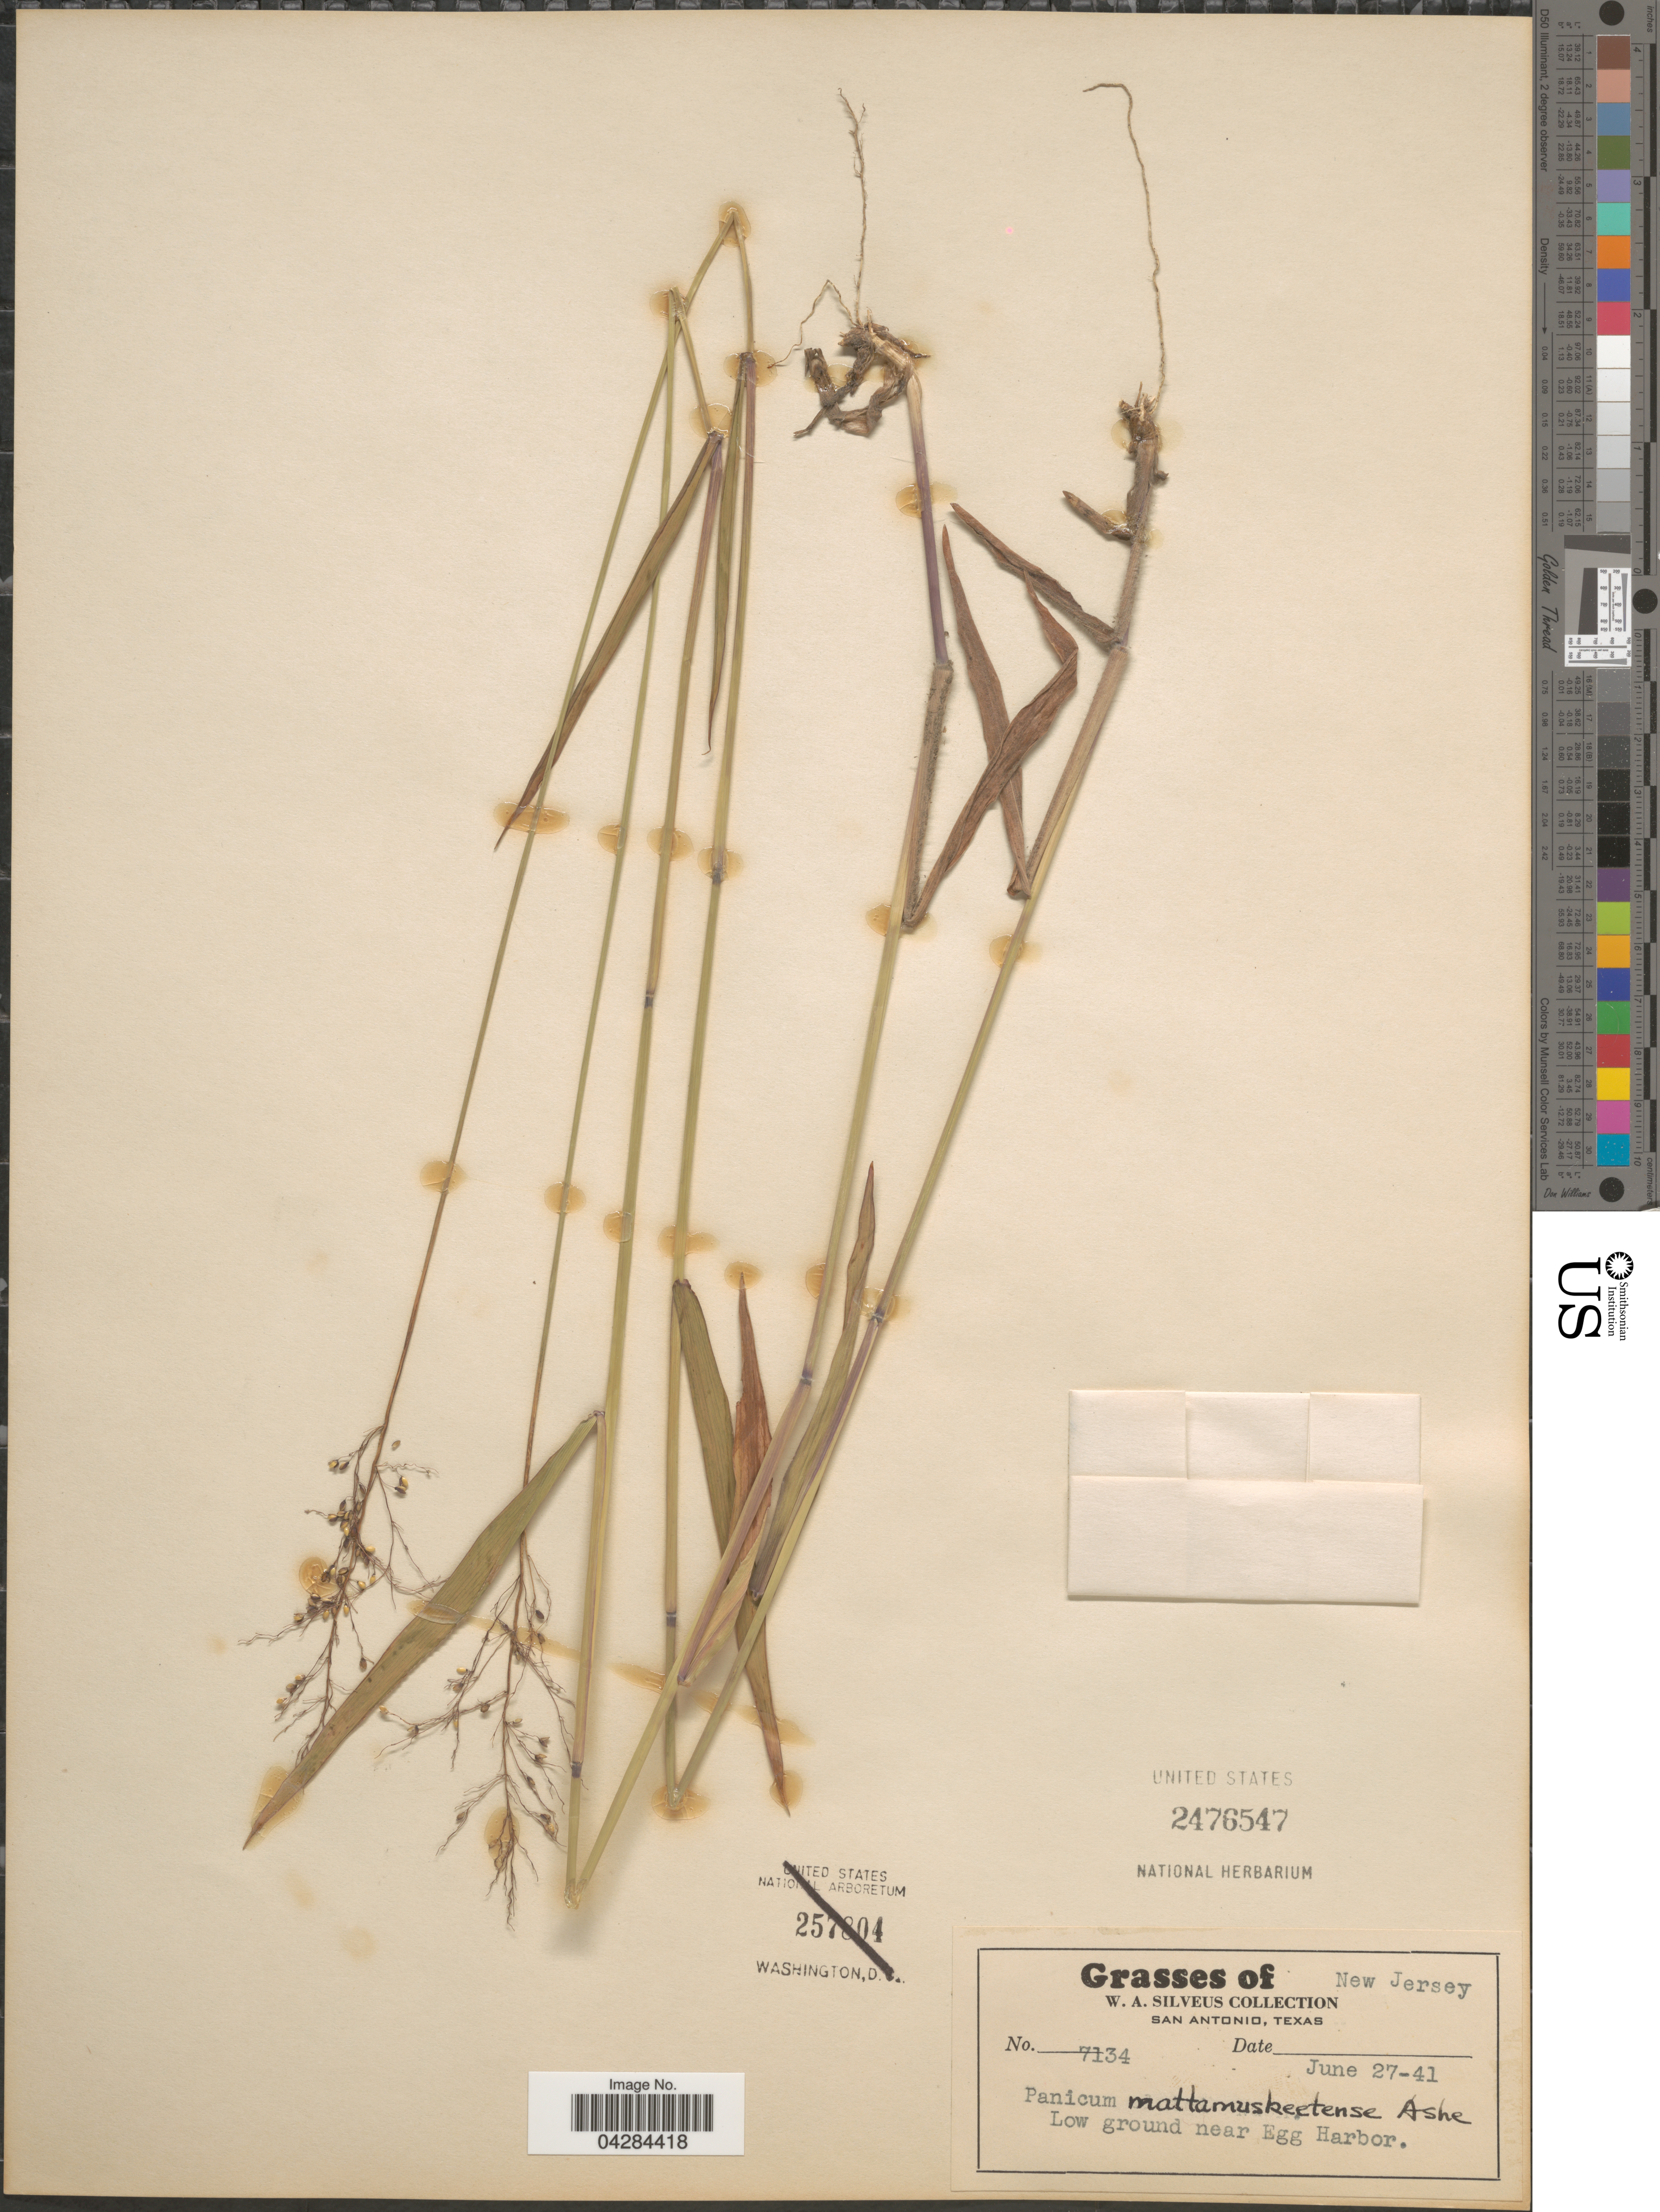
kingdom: Plantae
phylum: Tracheophyta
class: Liliopsida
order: Poales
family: Poaceae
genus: Dichanthelium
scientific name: Dichanthelium ovale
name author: (Elliott) Gould & C.A. Clark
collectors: W. Silveus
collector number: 7134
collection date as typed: Transcribed d/m/y: 27/6/41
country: United States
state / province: New Jersey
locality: Low ground near Egg Harbor.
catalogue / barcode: US 2476547